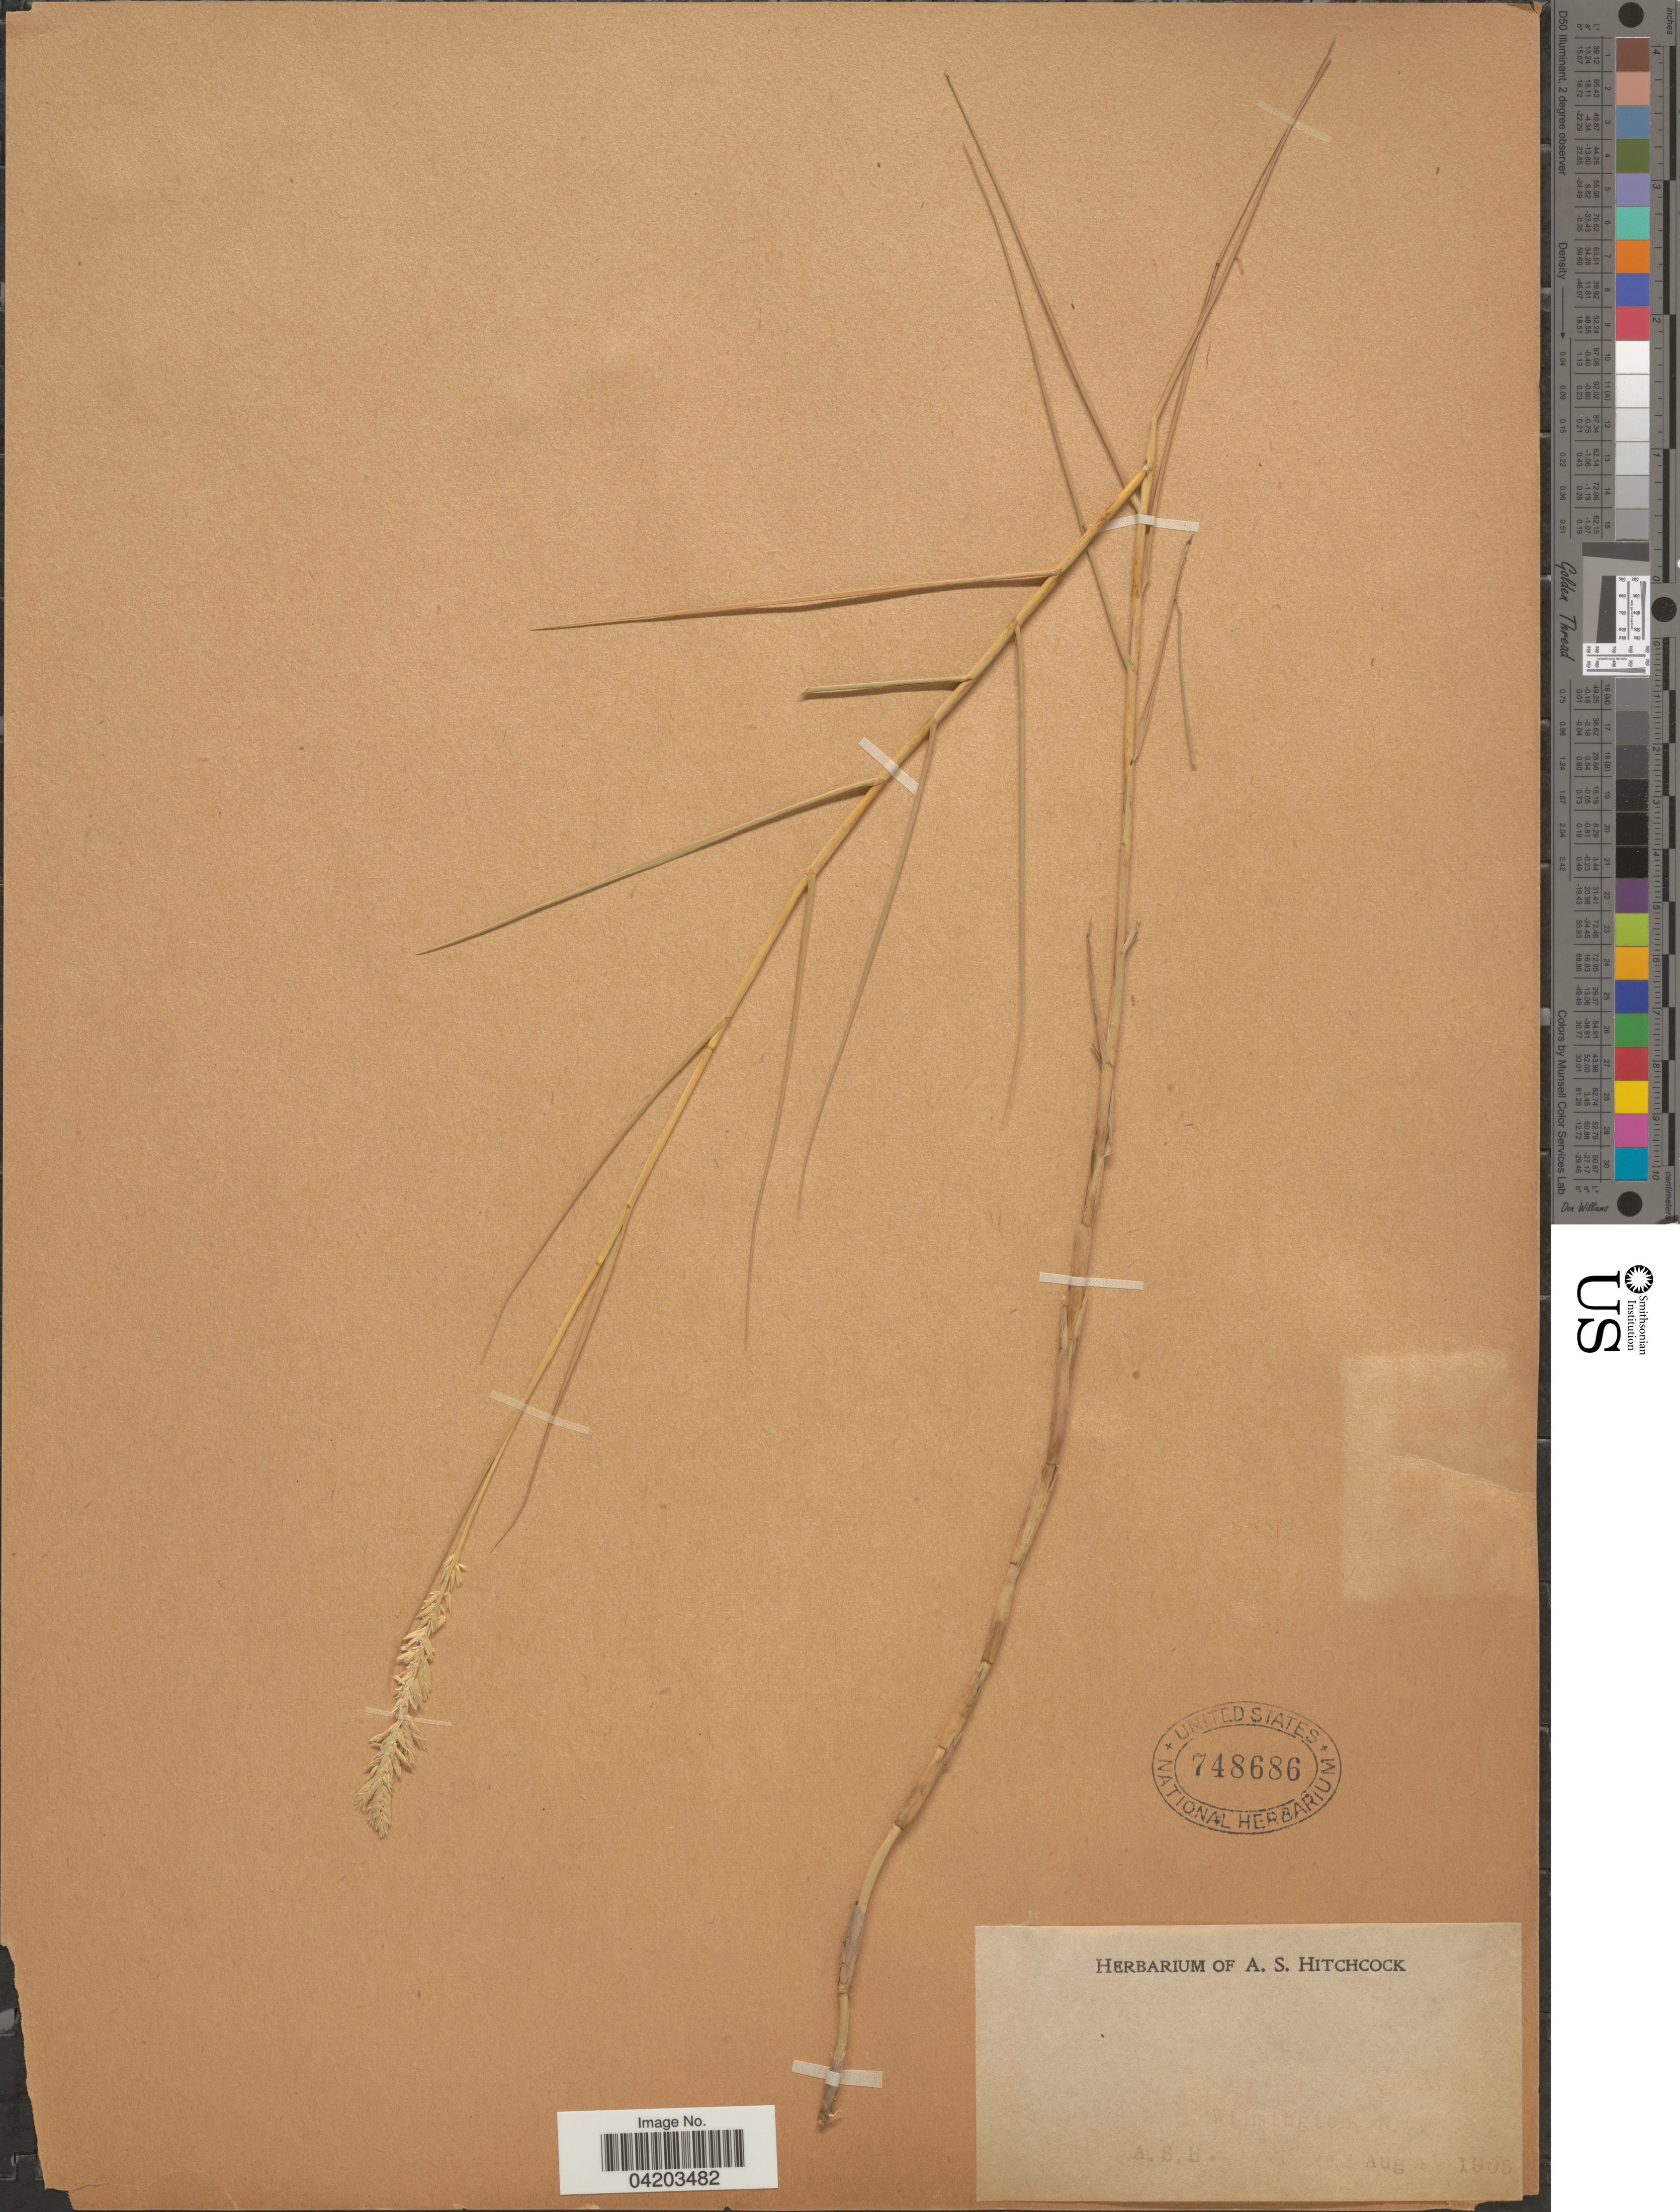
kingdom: Plantae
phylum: Tracheophyta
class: Liliopsida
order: Poales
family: Poaceae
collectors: A. S. Hitchcock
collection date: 1905-08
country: United States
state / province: North Carolina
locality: Wilmington.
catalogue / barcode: US 748686